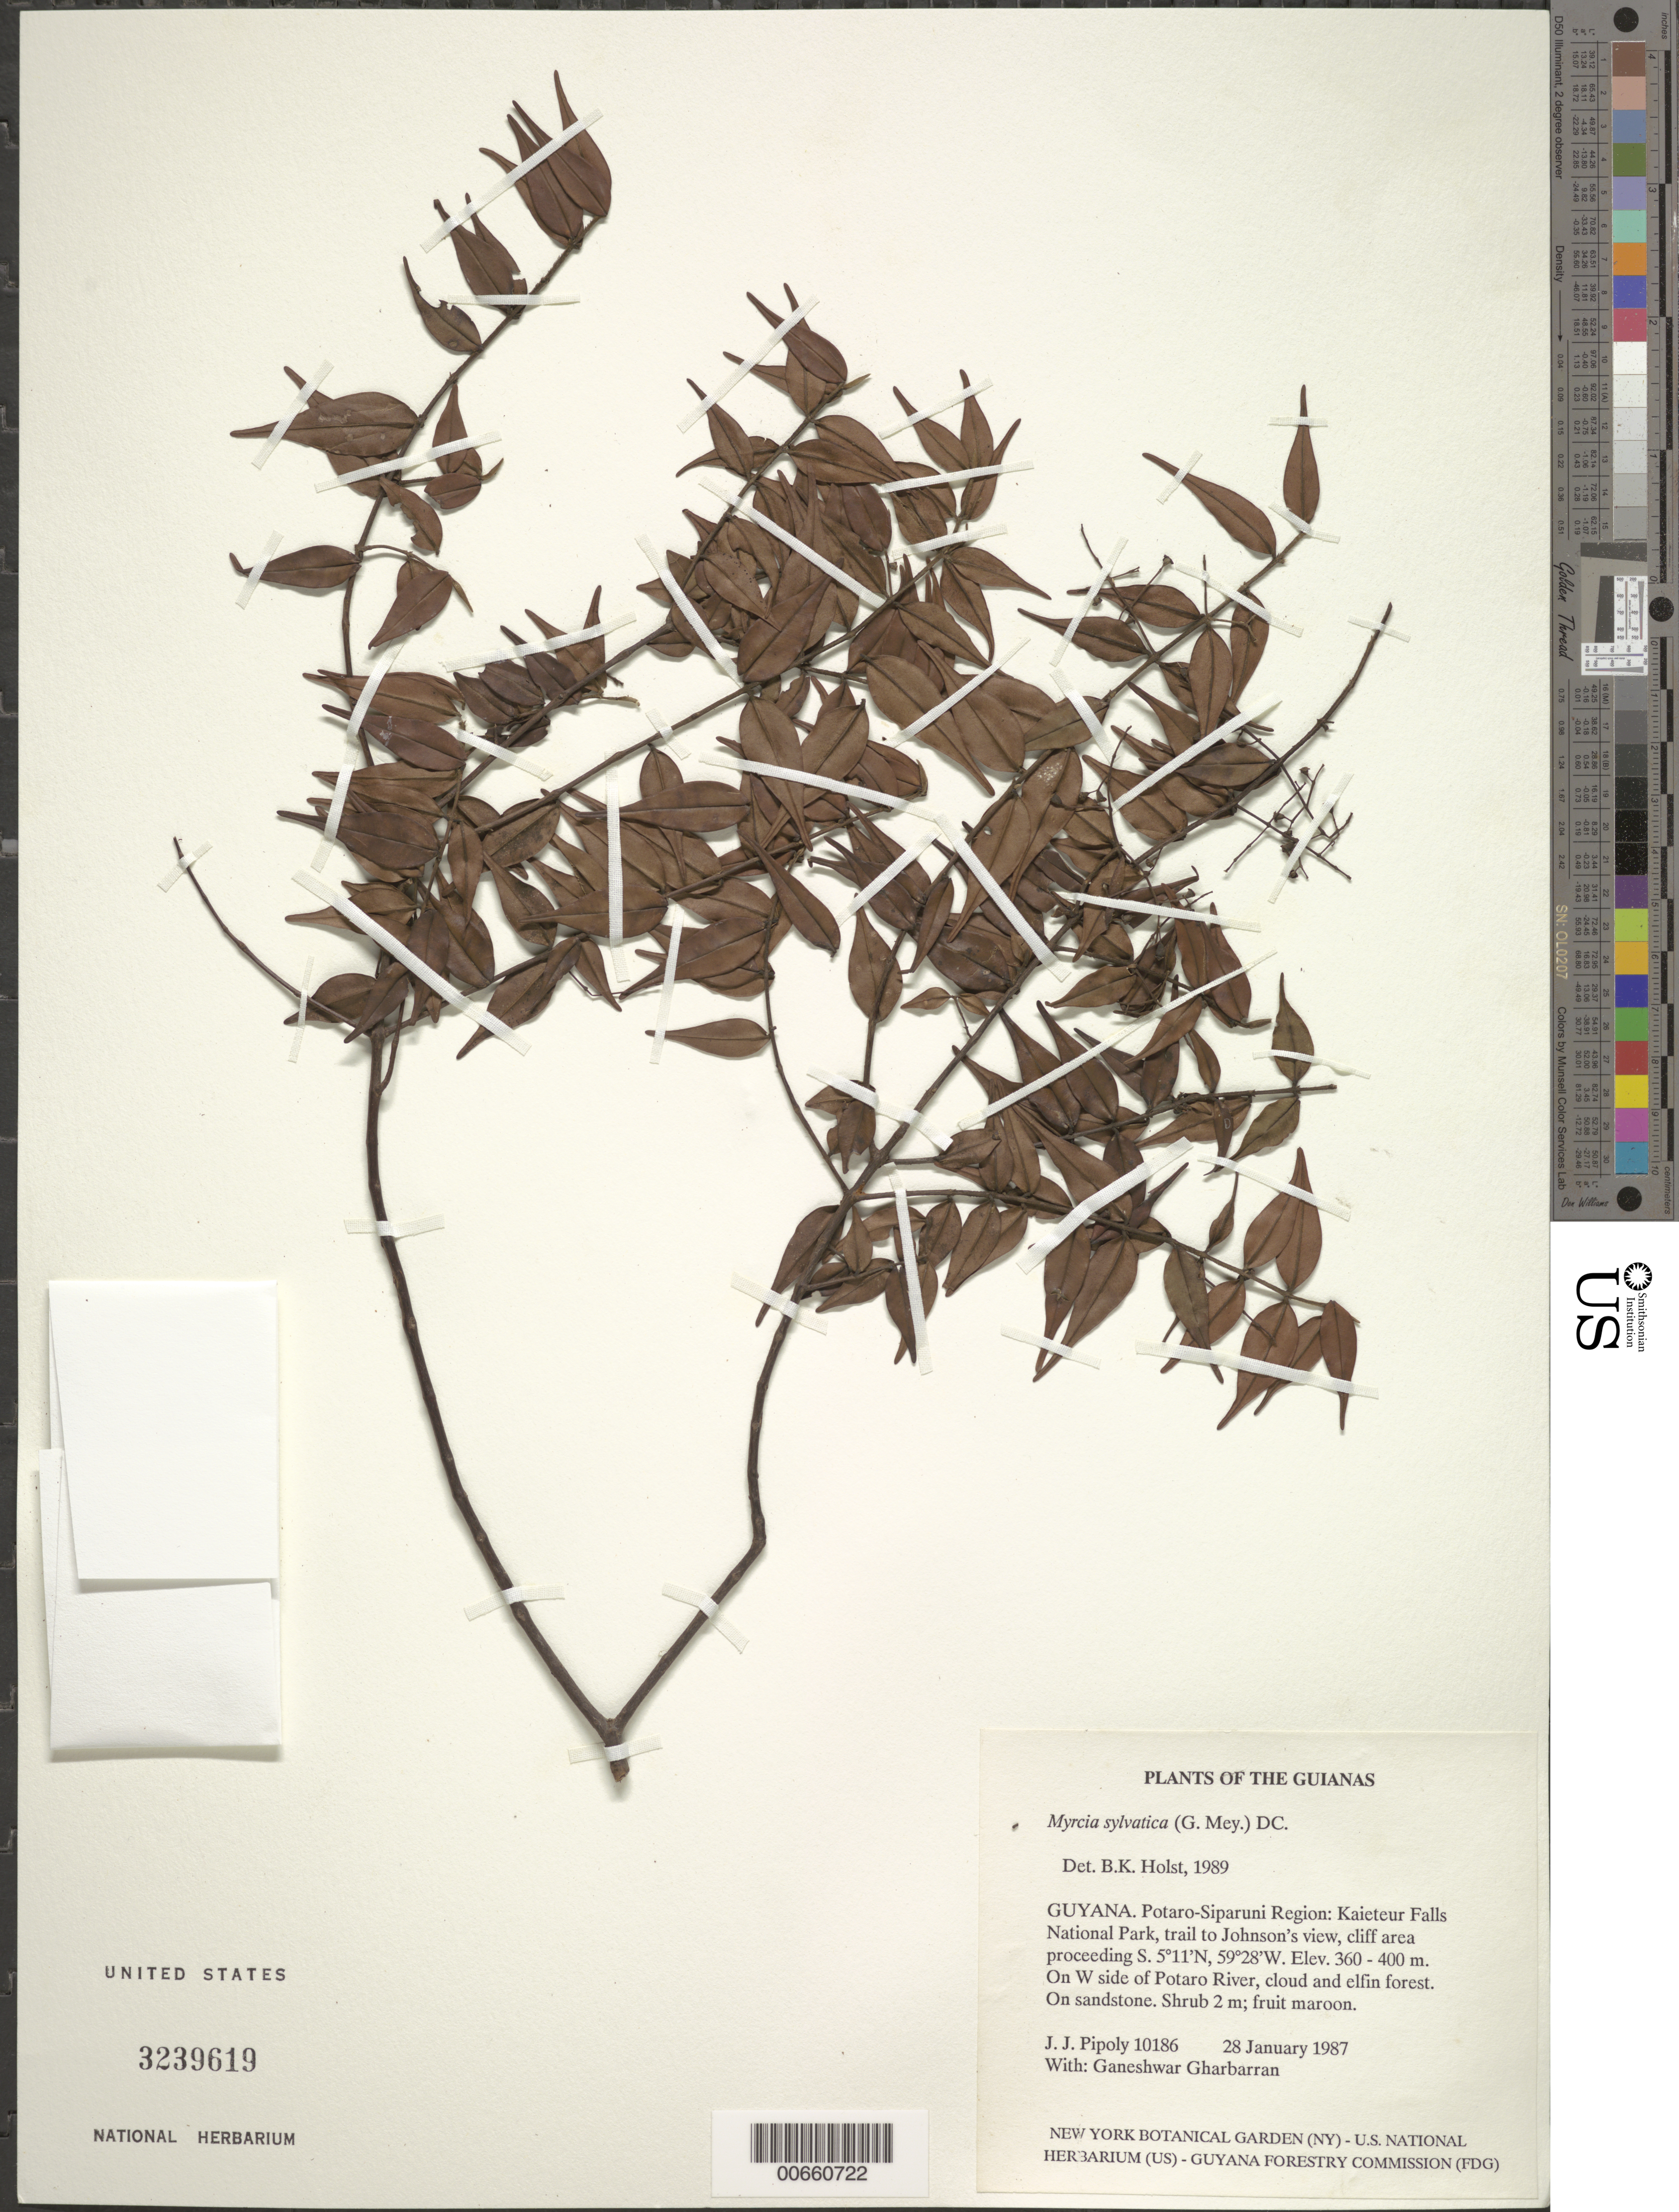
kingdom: Plantae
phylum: Tracheophyta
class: Magnoliopsida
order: Myrtales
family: Myrtaceae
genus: Myrcia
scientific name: Myrcia sylvatica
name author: (G. Mey.) DC.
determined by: Holst, Bruce K.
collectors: J. J. Pipoly & G. Gharbarran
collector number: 10186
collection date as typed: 28 January 1987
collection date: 1987-01-28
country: Guyana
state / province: Potaro-Siparuni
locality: Kaieteur Falls National Park, trail to Johnson's view, cliff area proceeding S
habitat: On W side of Potaro River, cloud and elfin forest. On sandstone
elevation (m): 360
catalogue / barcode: US 3239619